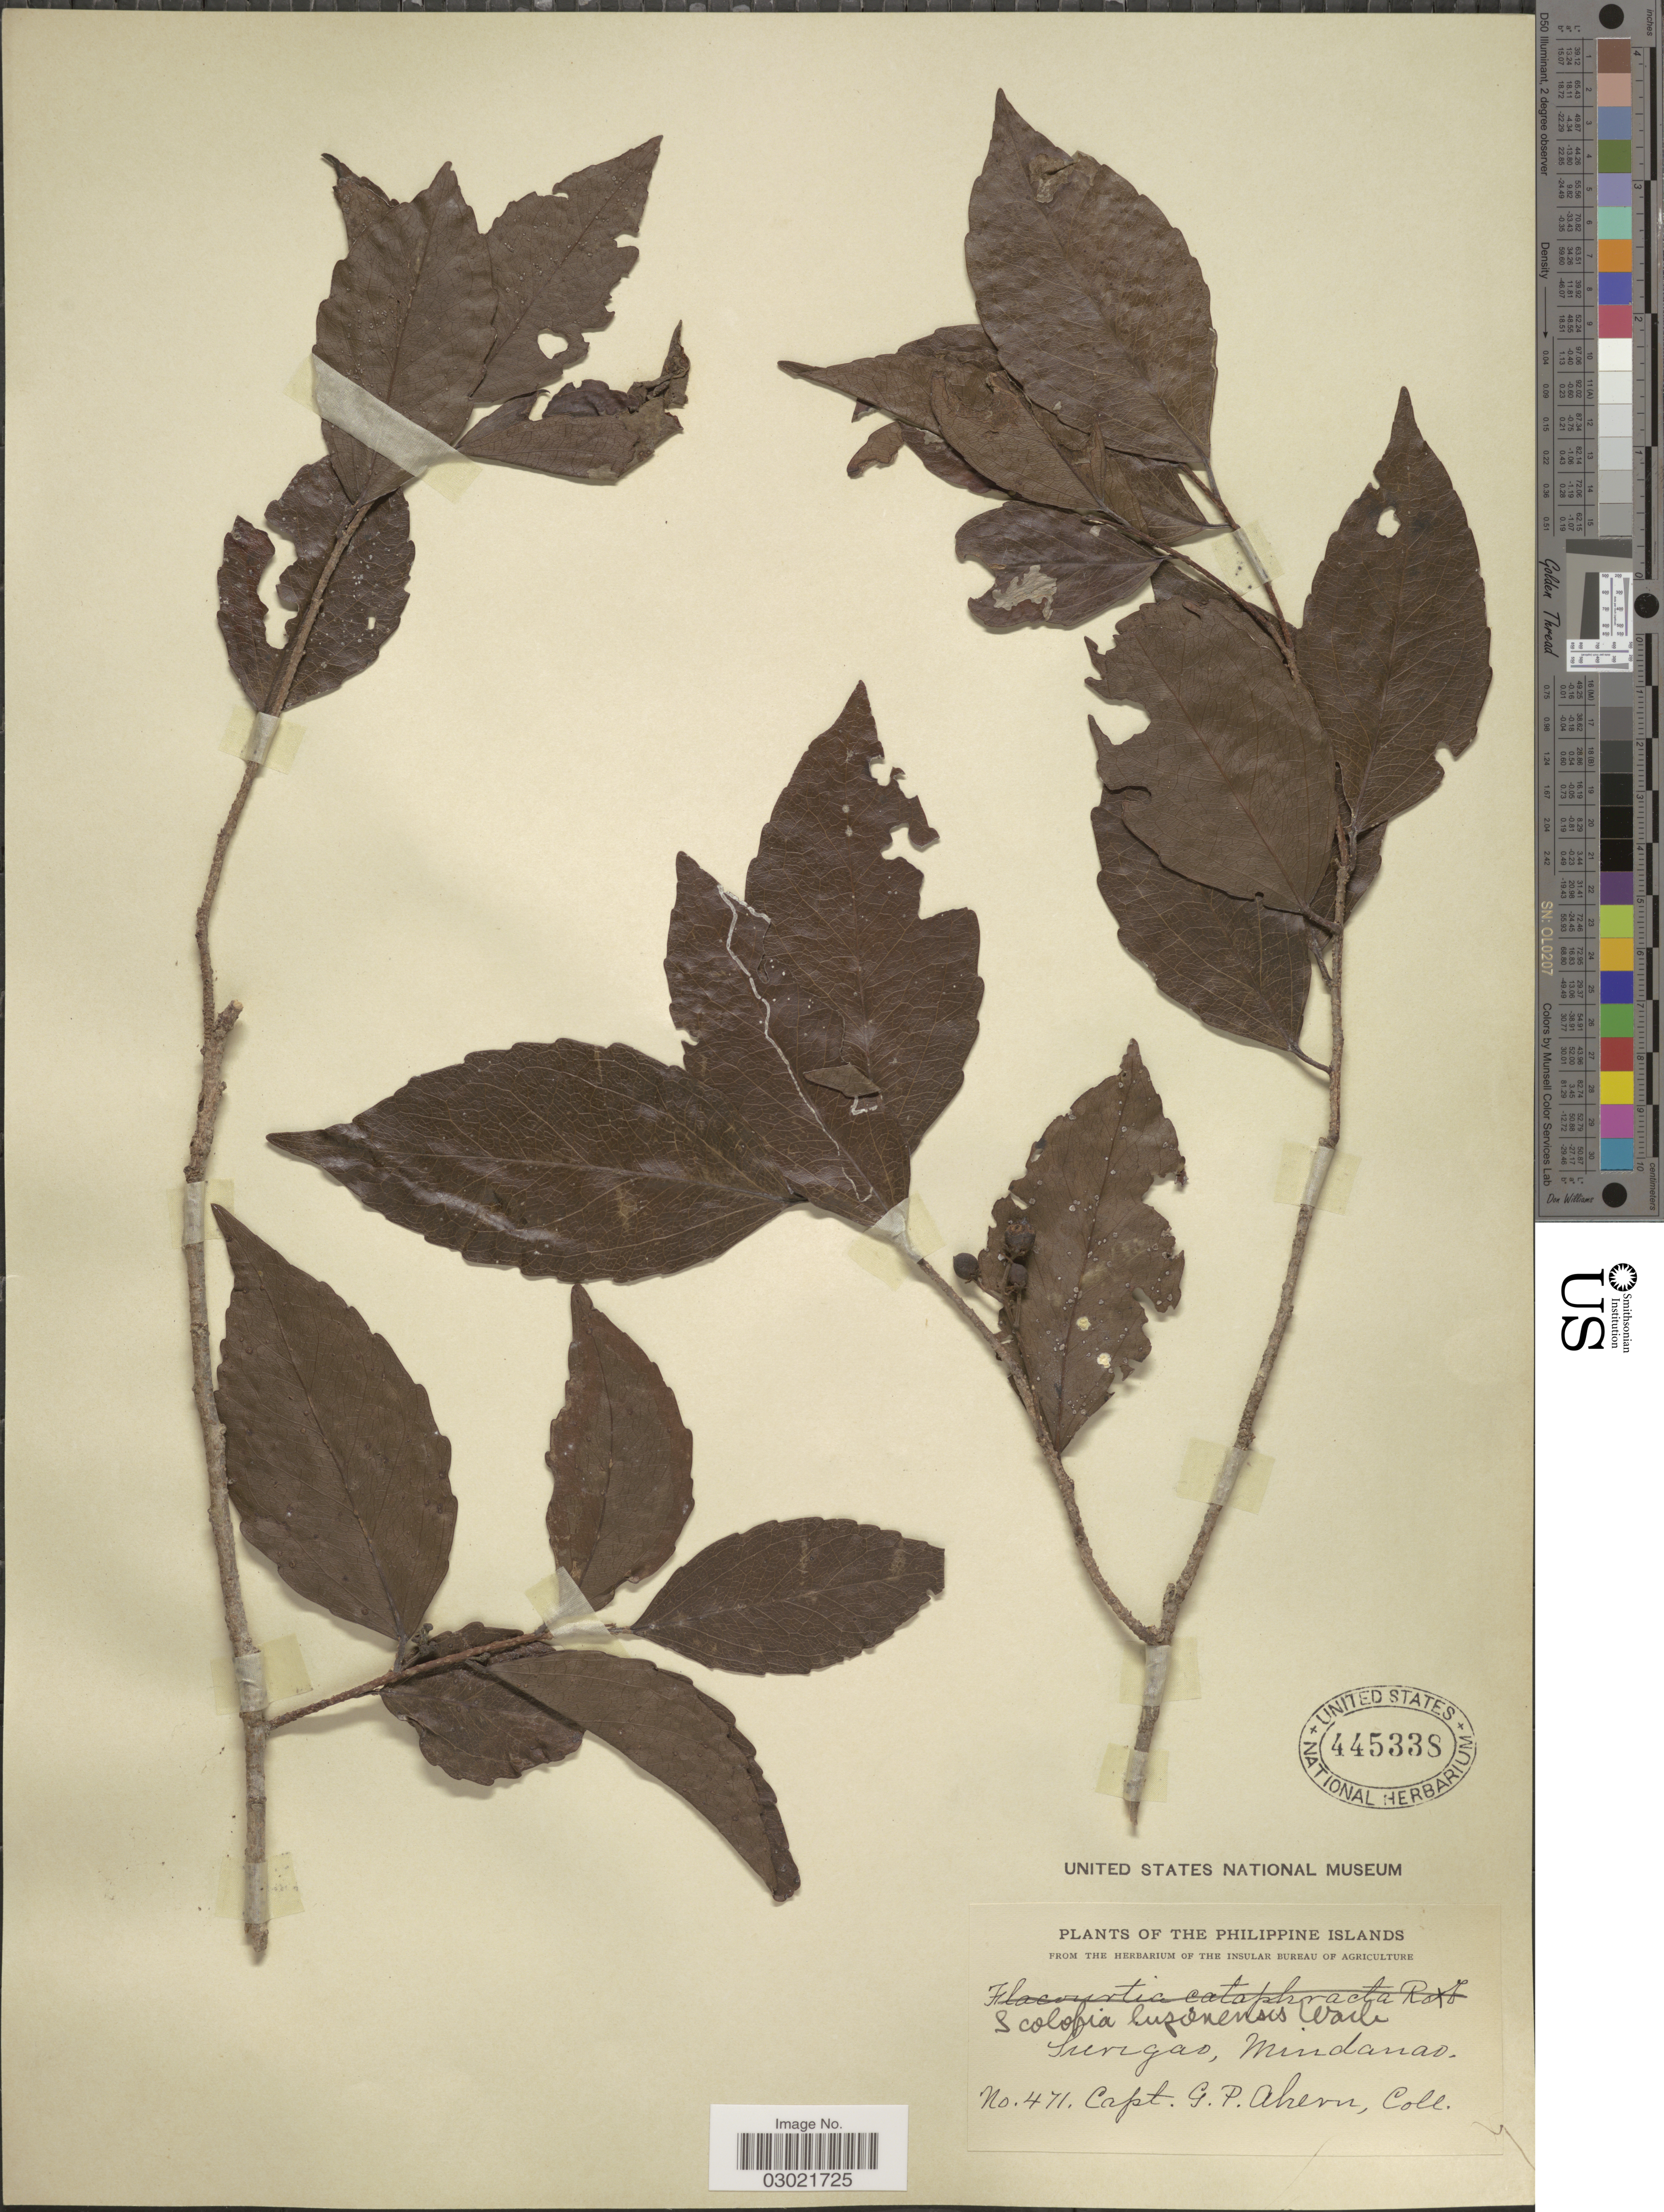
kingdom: Plantae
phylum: Tracheophyta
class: Magnoliopsida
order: Malpighiales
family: Salicaceae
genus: Scolopia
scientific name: Scolopia luzonensis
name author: (C. Presl) Warb.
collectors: G. Ahern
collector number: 471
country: Philippines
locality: The Philippine Islands. Surigao, Mindanao.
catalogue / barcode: US 445338